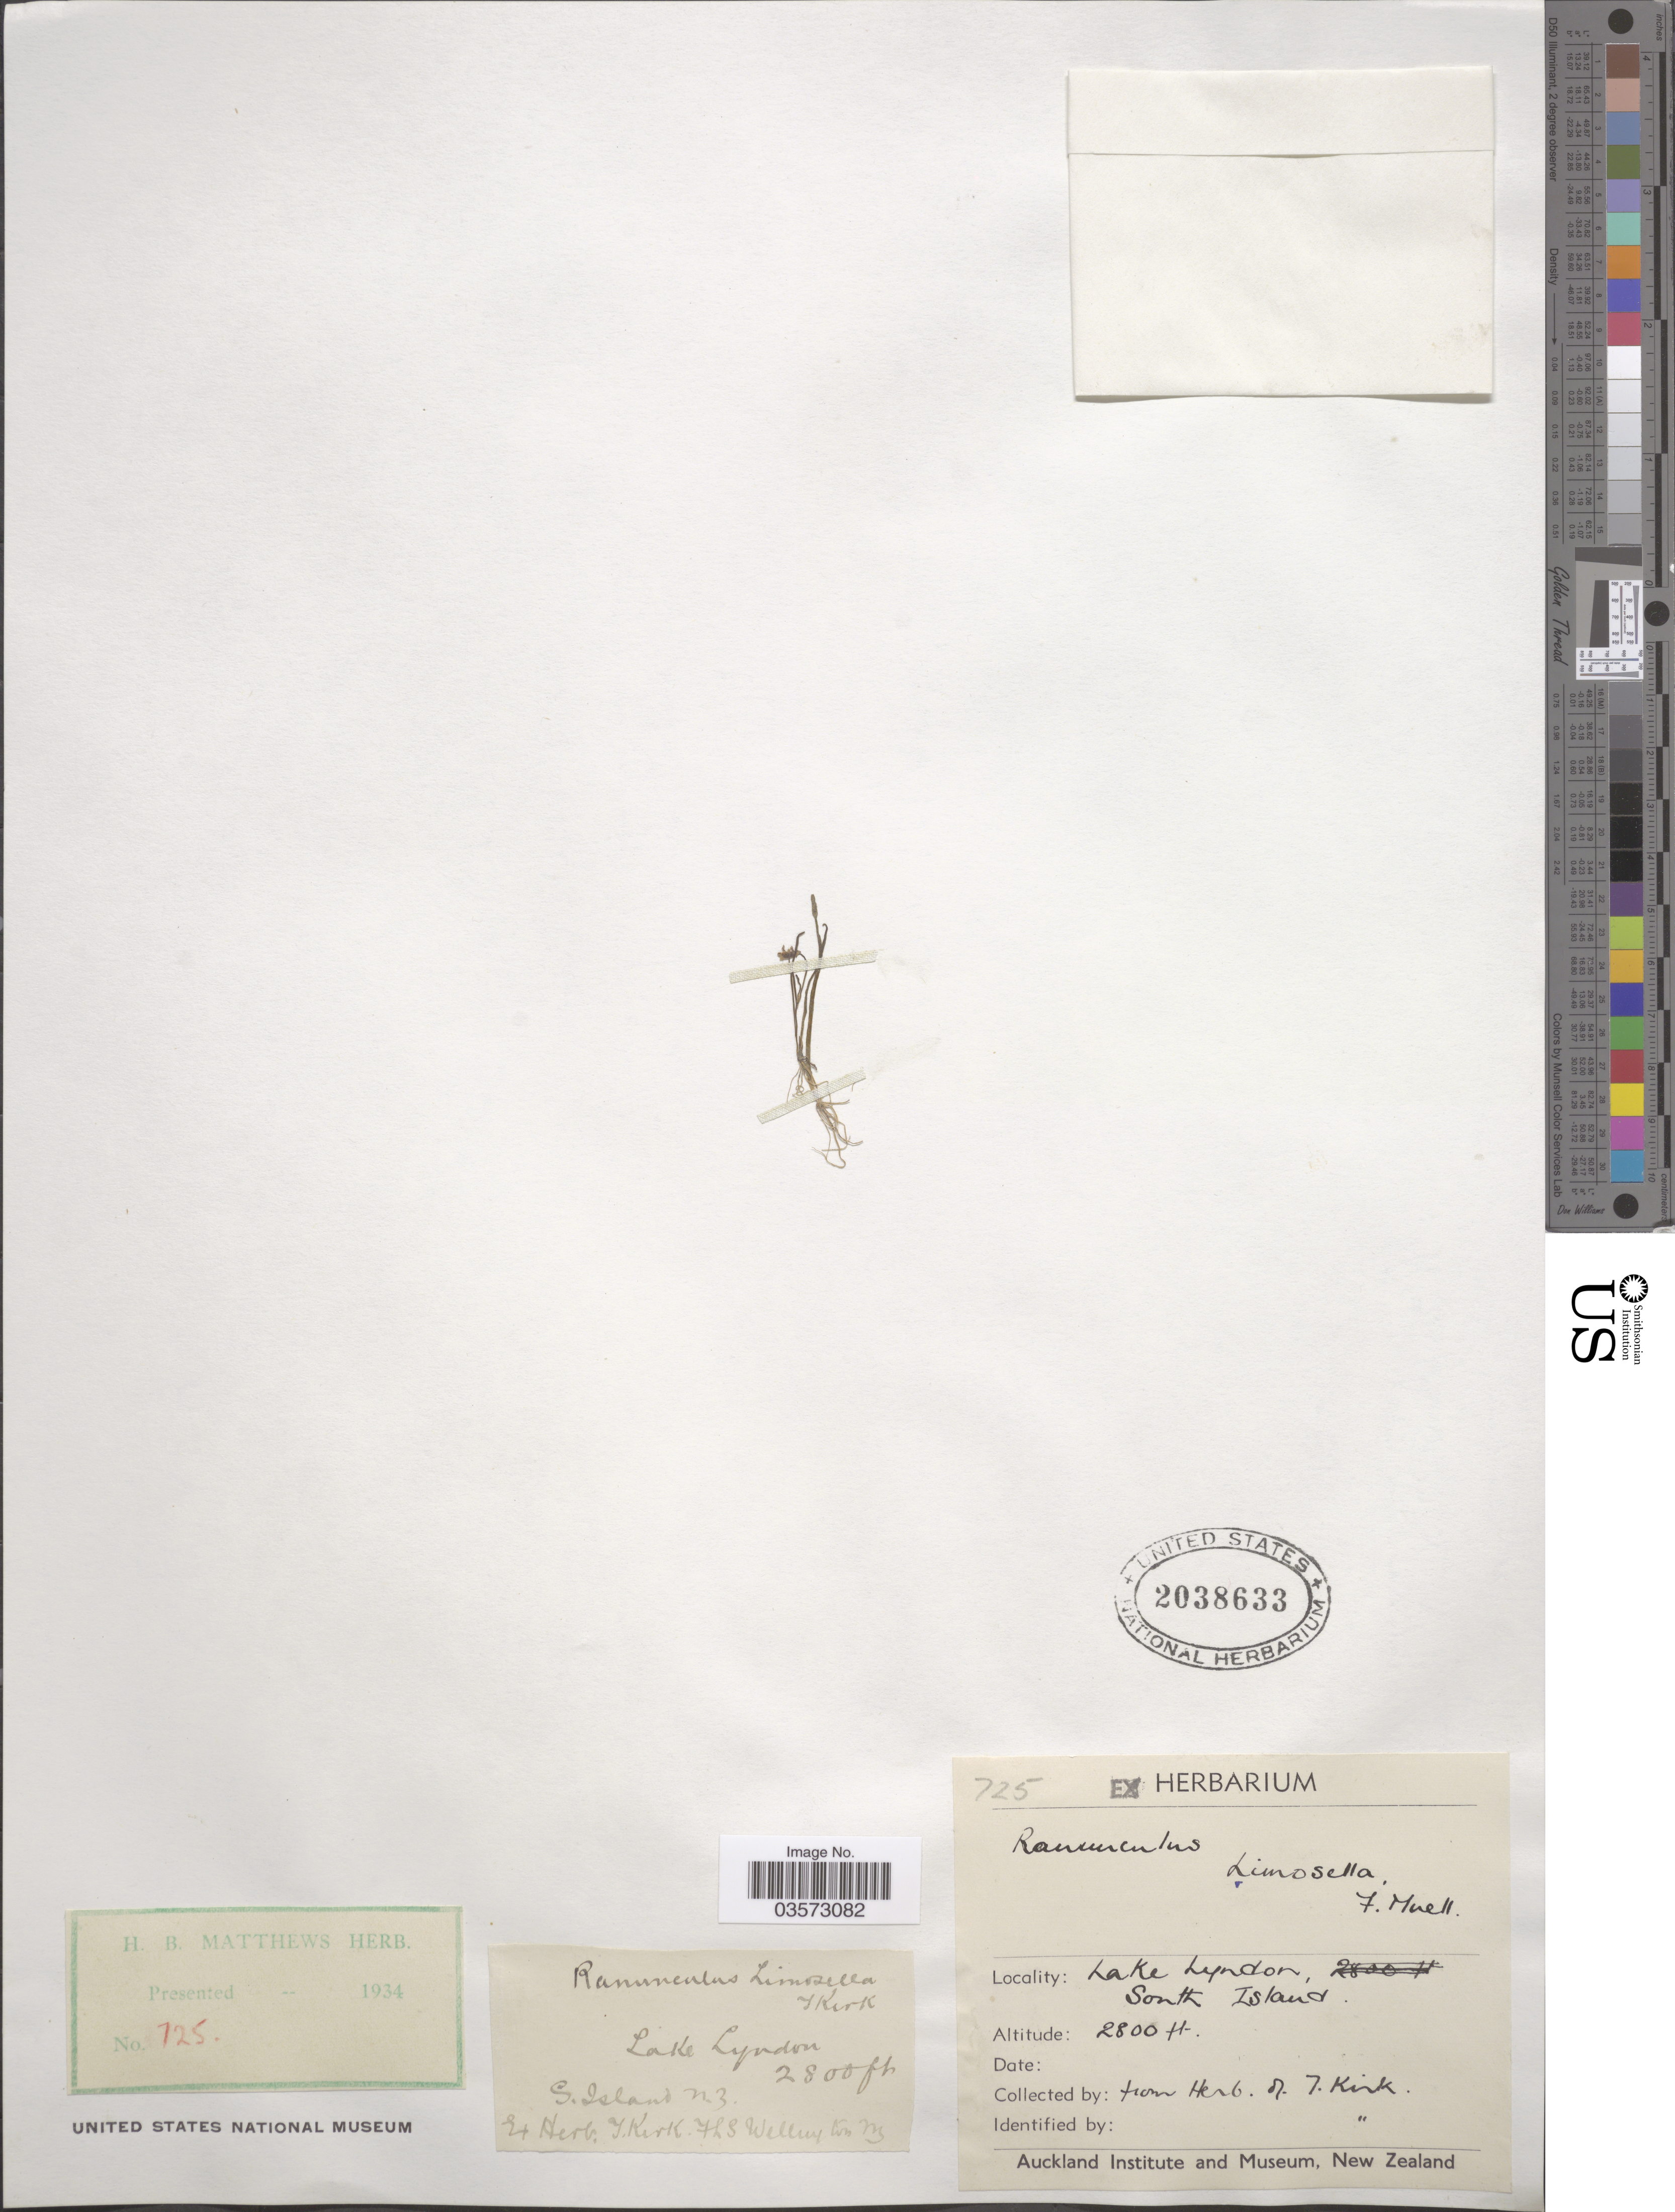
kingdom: Plantae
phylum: Tracheophyta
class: Magnoliopsida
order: Ranunculales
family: Ranunculaceae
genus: Ranunculus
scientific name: Ranunculus limosella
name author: F. Muell. ex Kirk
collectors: ex herb. T. Kirk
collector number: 725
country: New Zealand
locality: Lake Lyndon, South Island.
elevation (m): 853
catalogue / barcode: US 2038633